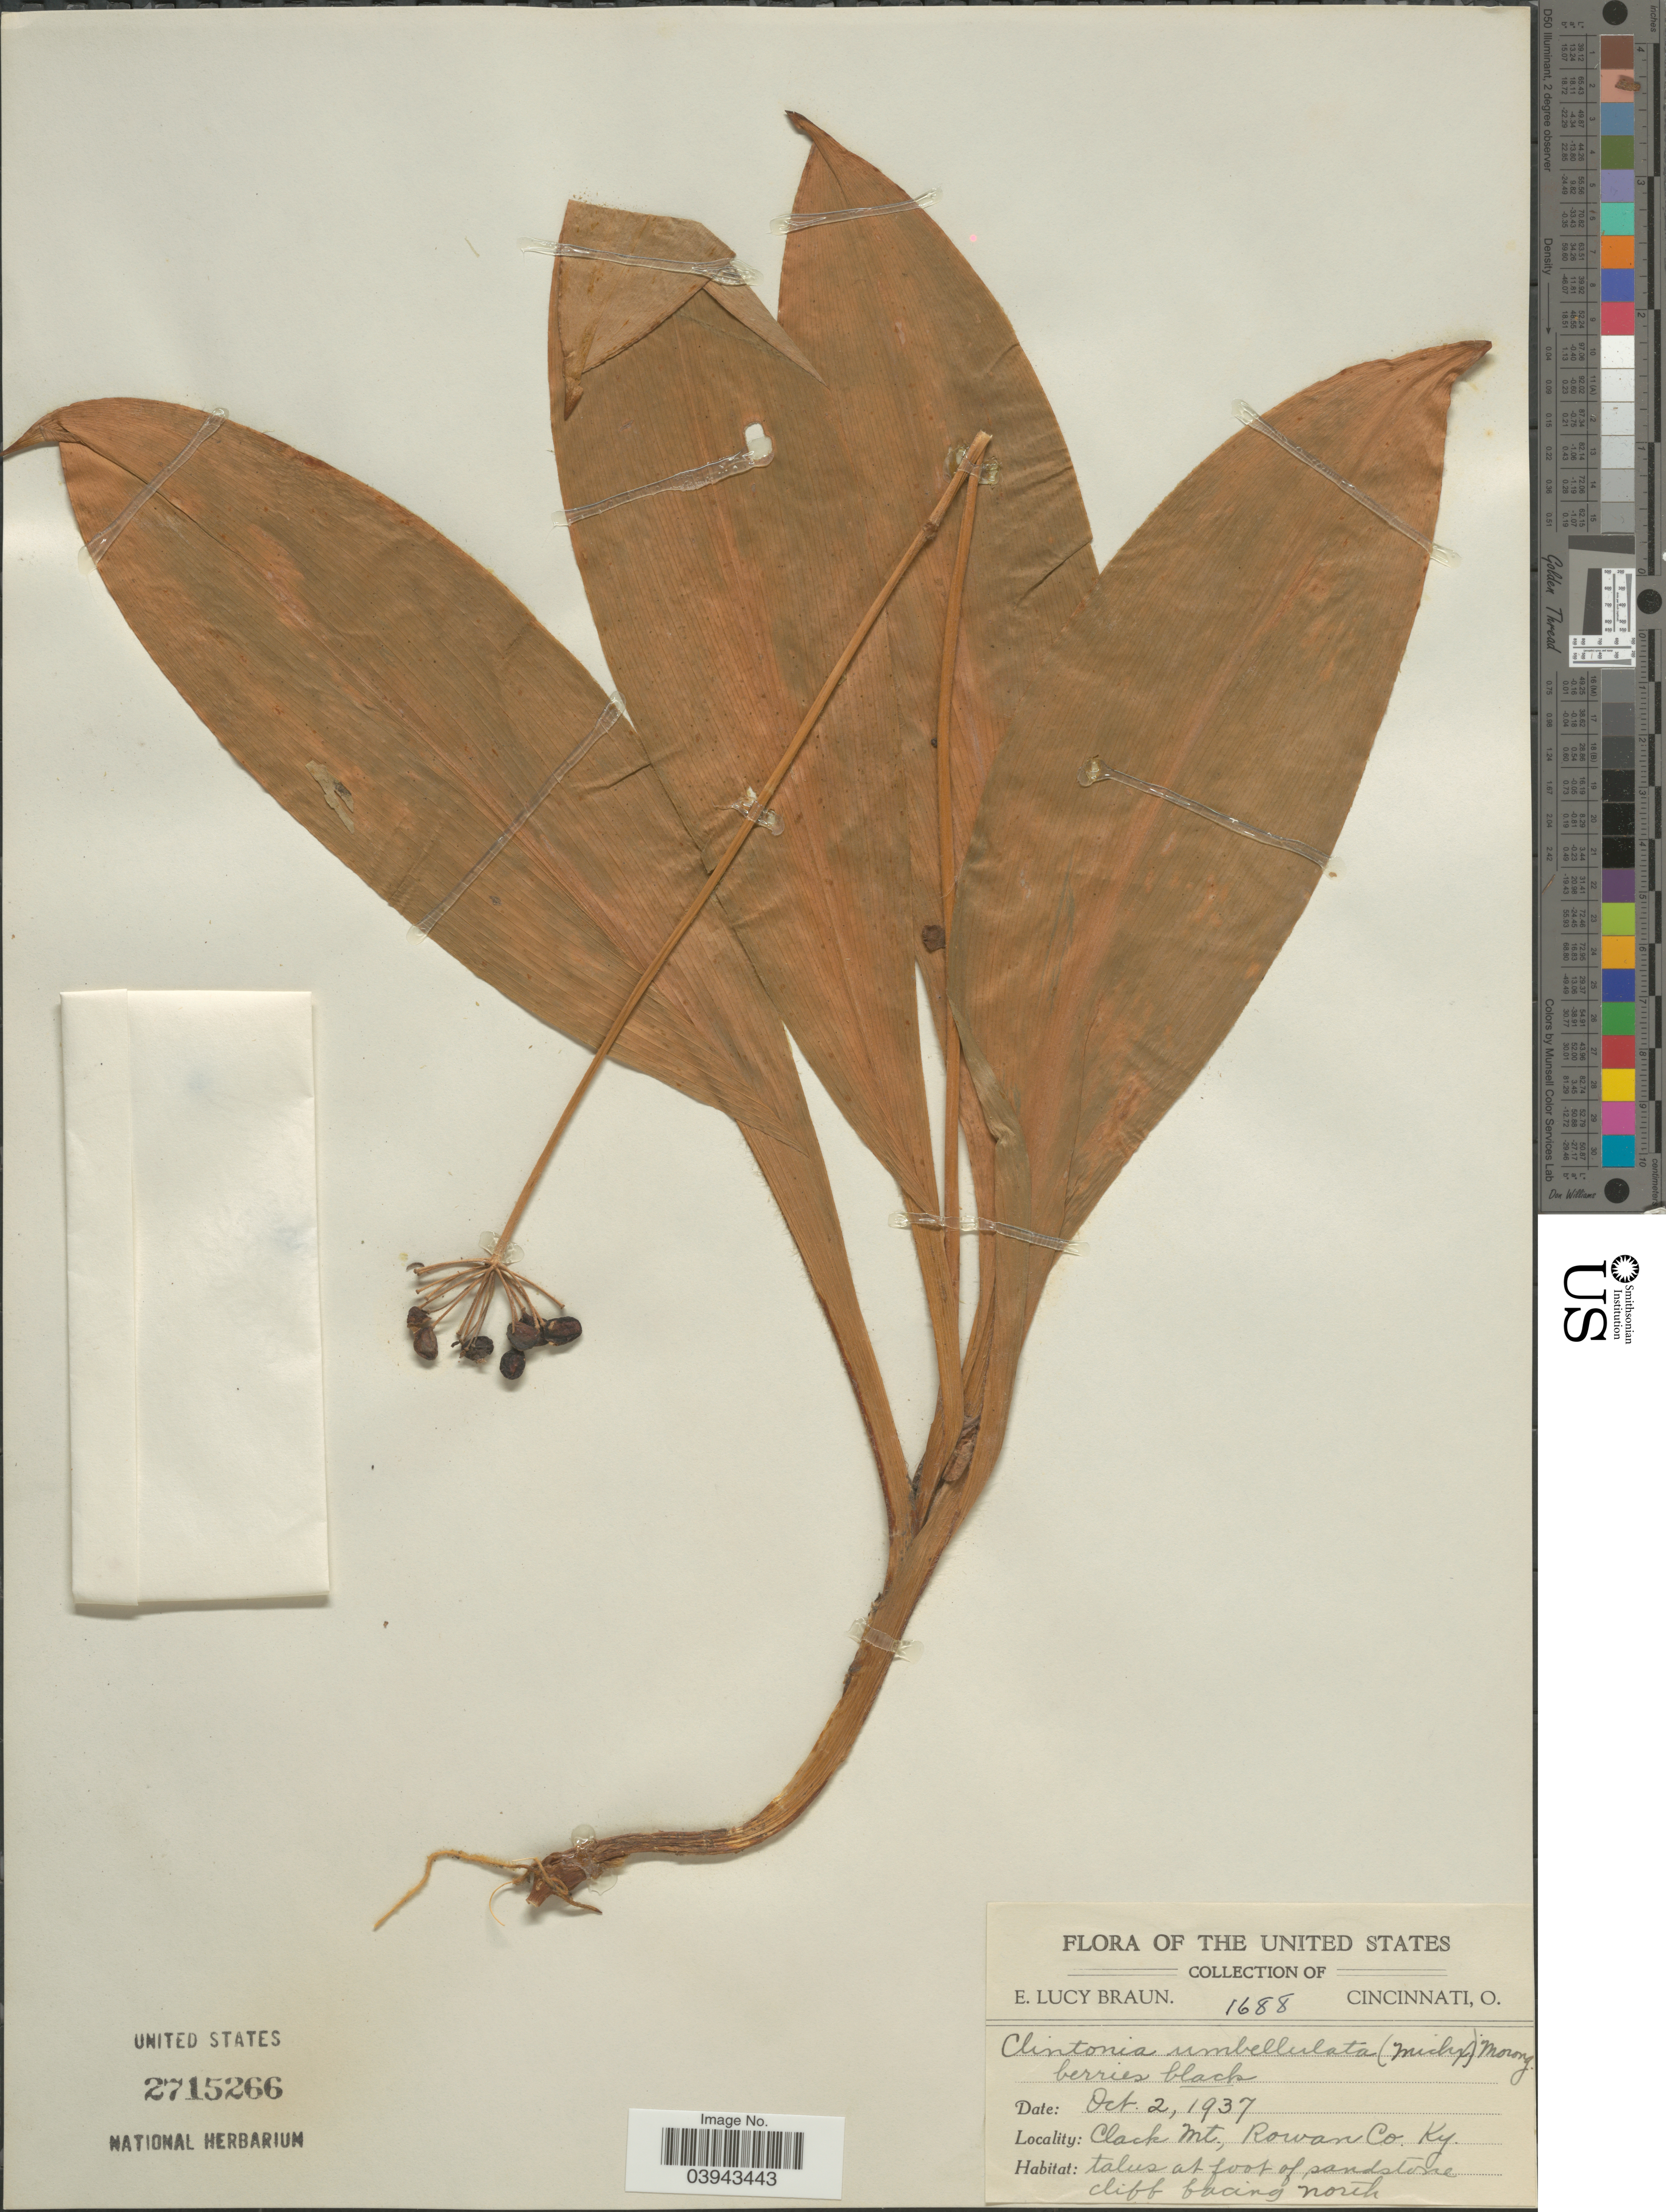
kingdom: Plantae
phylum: Tracheophyta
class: Liliopsida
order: Liliales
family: Liliaceae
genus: Clintonia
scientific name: Clintonia umbellulata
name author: (Michx.) Morong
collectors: E. L. Braun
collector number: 1688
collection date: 1937-10-02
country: United States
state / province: Kentucky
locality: Clack Mt., Rowan Co.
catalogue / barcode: US 2715266